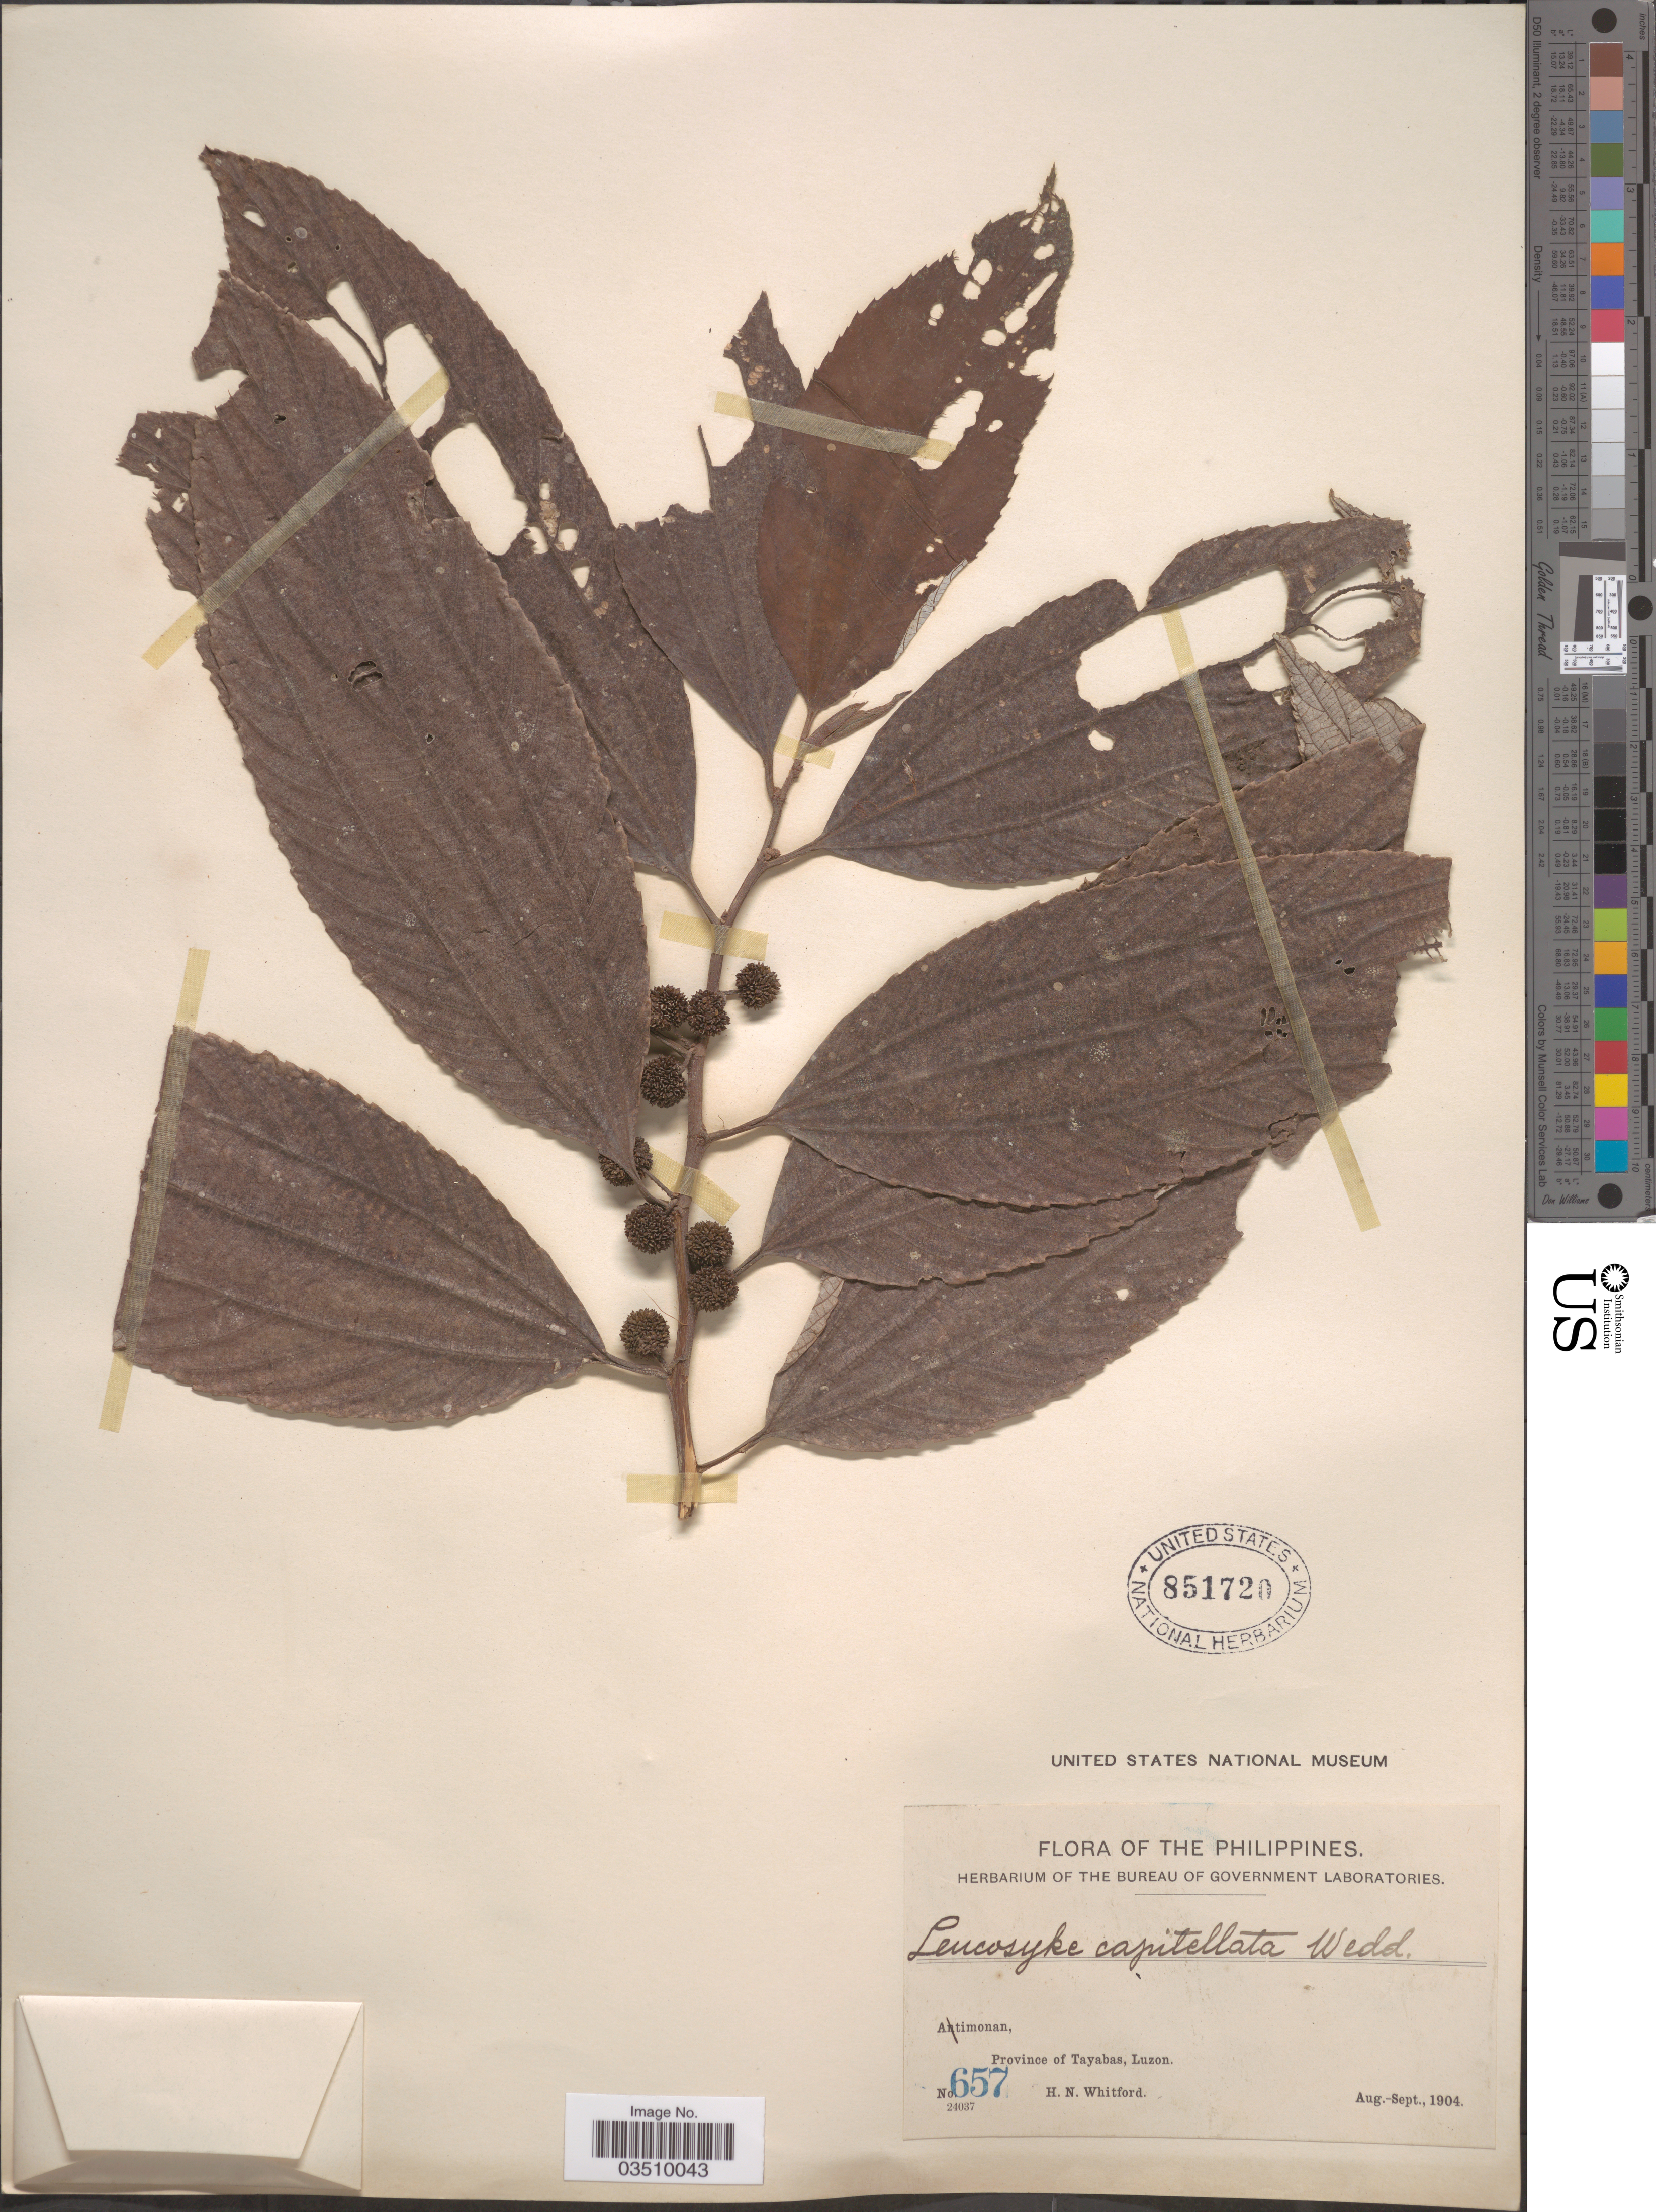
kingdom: Plantae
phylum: Tracheophyta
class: Magnoliopsida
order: Rosales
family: Urticaceae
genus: Leucosyke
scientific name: Leucosyke capitellata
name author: (Poir.) Wedd.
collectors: H. N. Whitford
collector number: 657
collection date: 1904-08/1904-09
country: Philippines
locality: Atimonan, Province of Tayabas, Luzon.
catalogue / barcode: US 851720